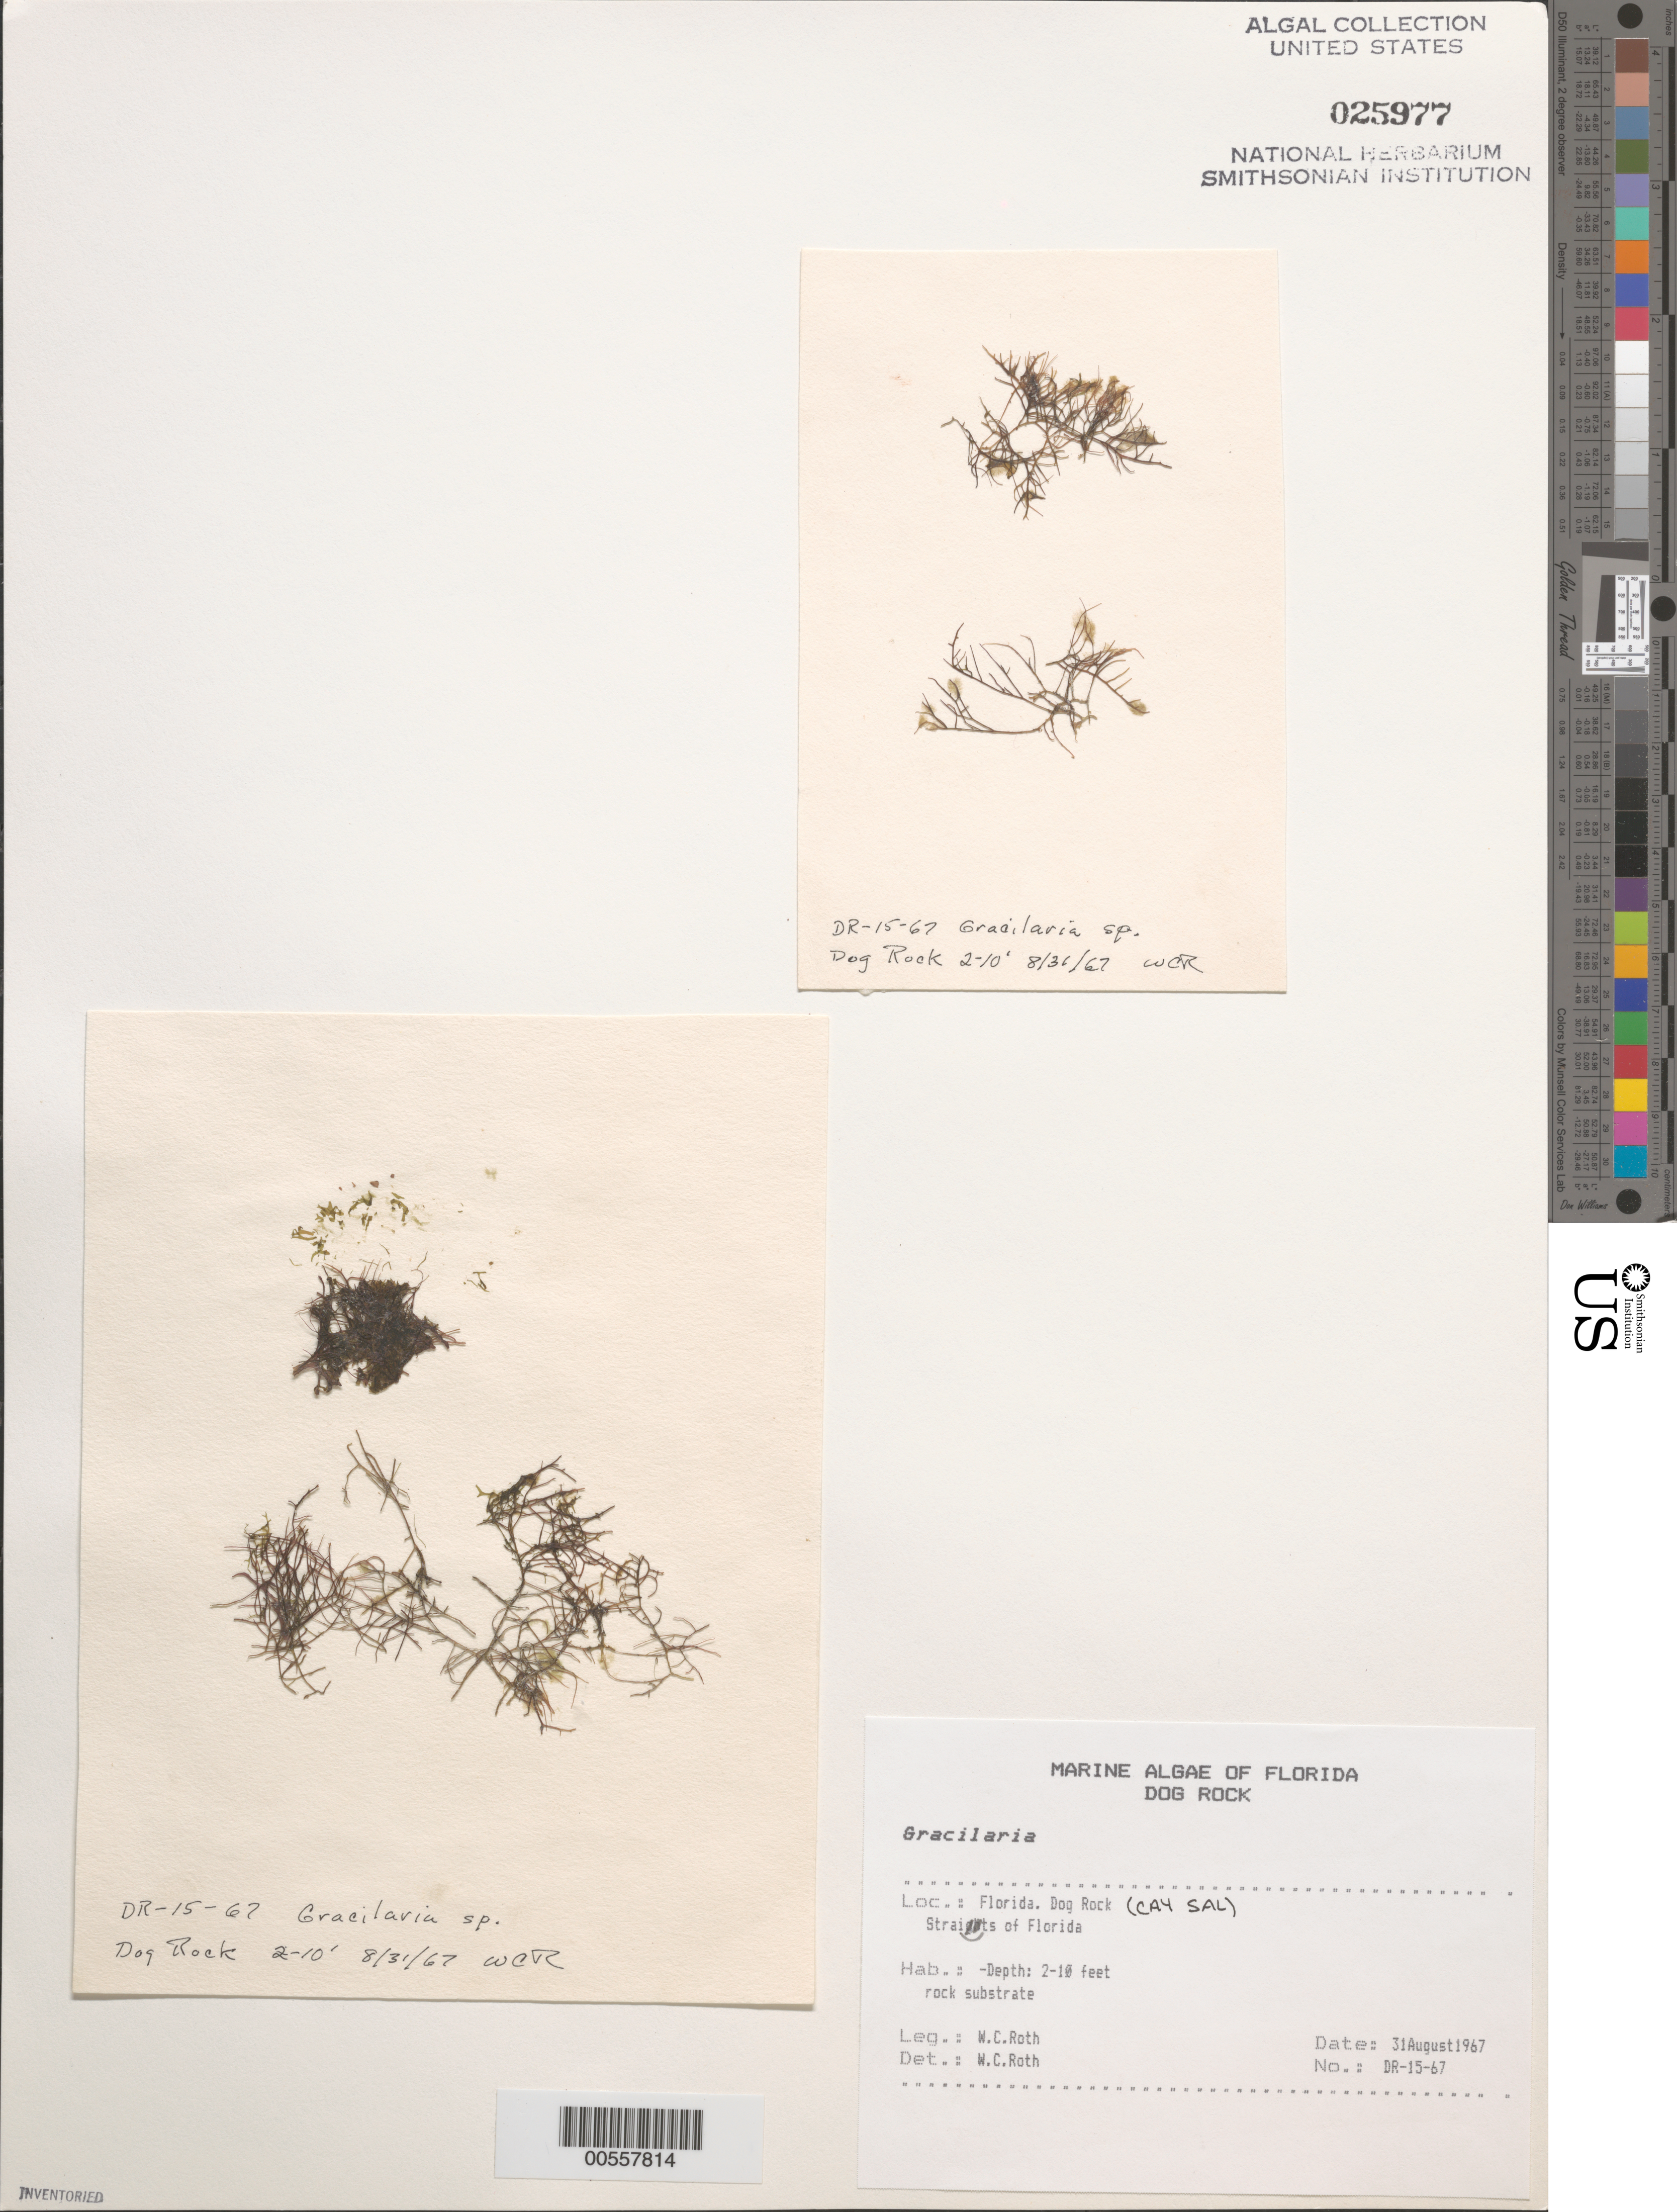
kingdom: Plantae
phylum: Rhodophyta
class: Florideophyceae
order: Gracilariales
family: Gracilariaceae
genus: Gracilaria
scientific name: Gracilaria sp.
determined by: Roth, W. C.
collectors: W. C. Roth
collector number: Dr-15-67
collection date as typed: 31 Aug 1967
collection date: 1967-08-31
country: United States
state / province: Florida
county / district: Monroe County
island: Cay Sal (Dog Rock)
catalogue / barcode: US 25977